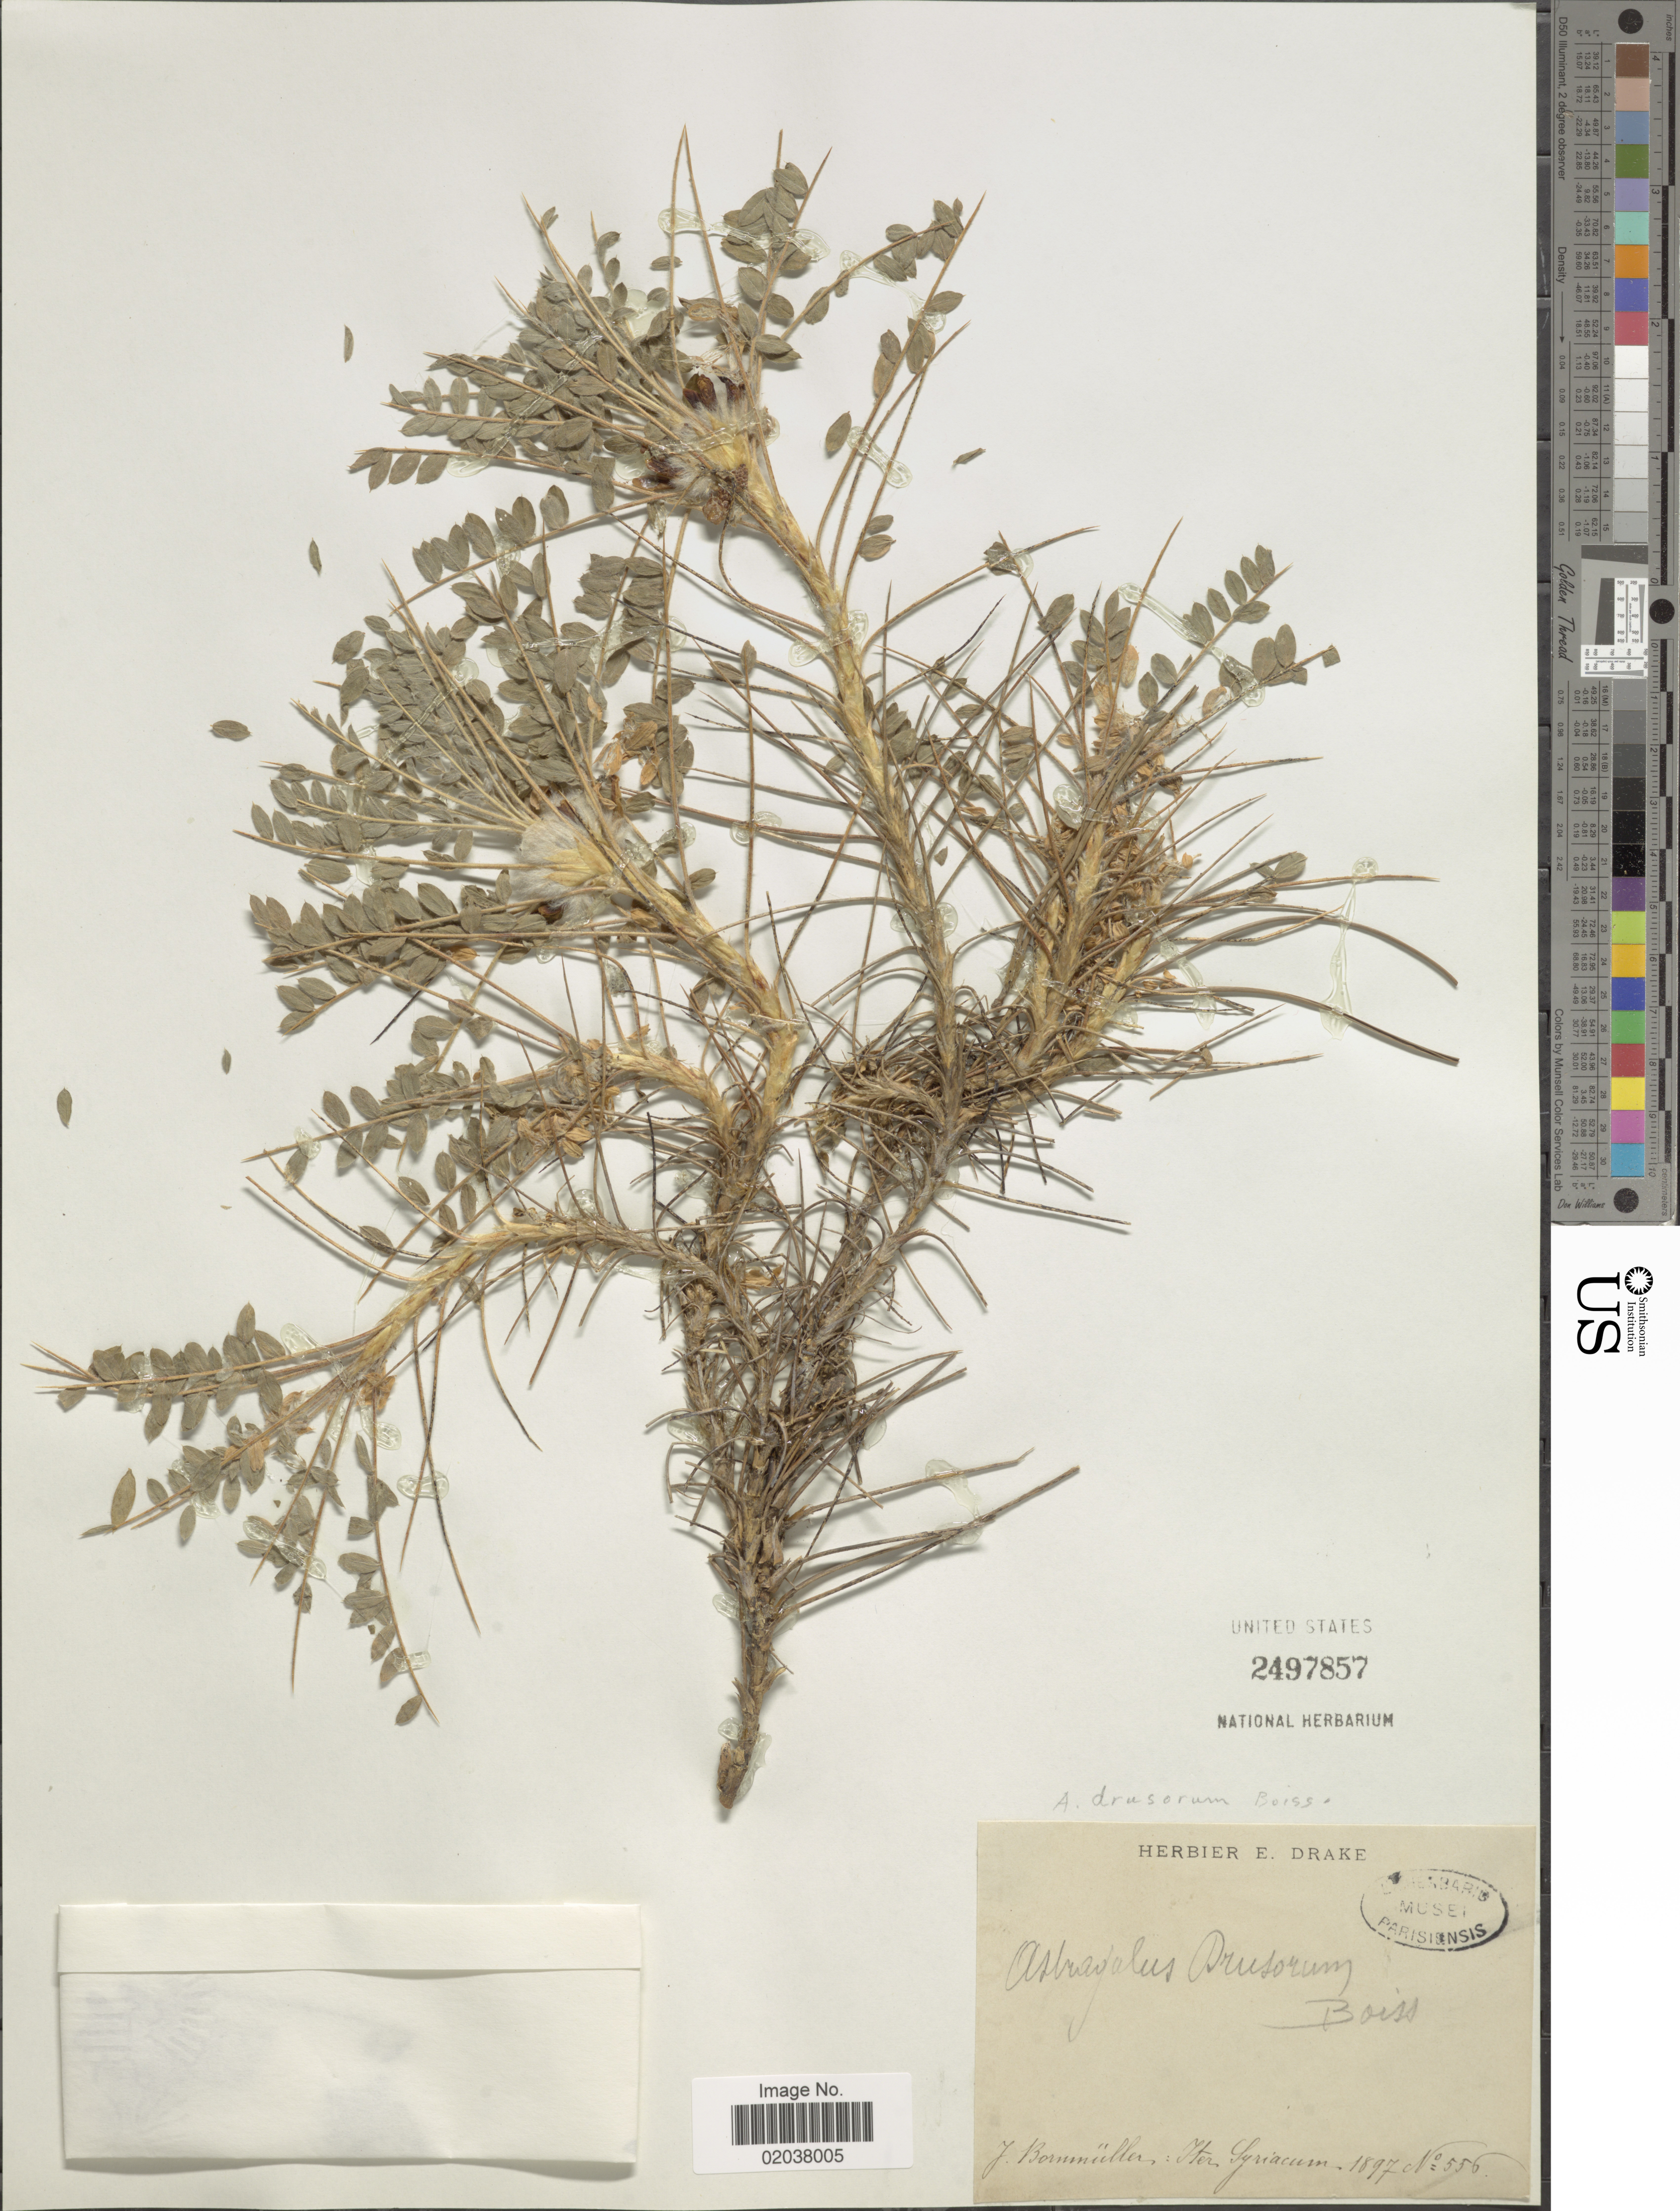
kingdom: Plantae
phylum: Tracheophyta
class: Magnoliopsida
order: Fabales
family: Fabaceae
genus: Astragalus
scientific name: Astragalus drusorum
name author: Boiss.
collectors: J. Bornmüller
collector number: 556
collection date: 1897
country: Syria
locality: Iter Syriacum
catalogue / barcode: US 2497857